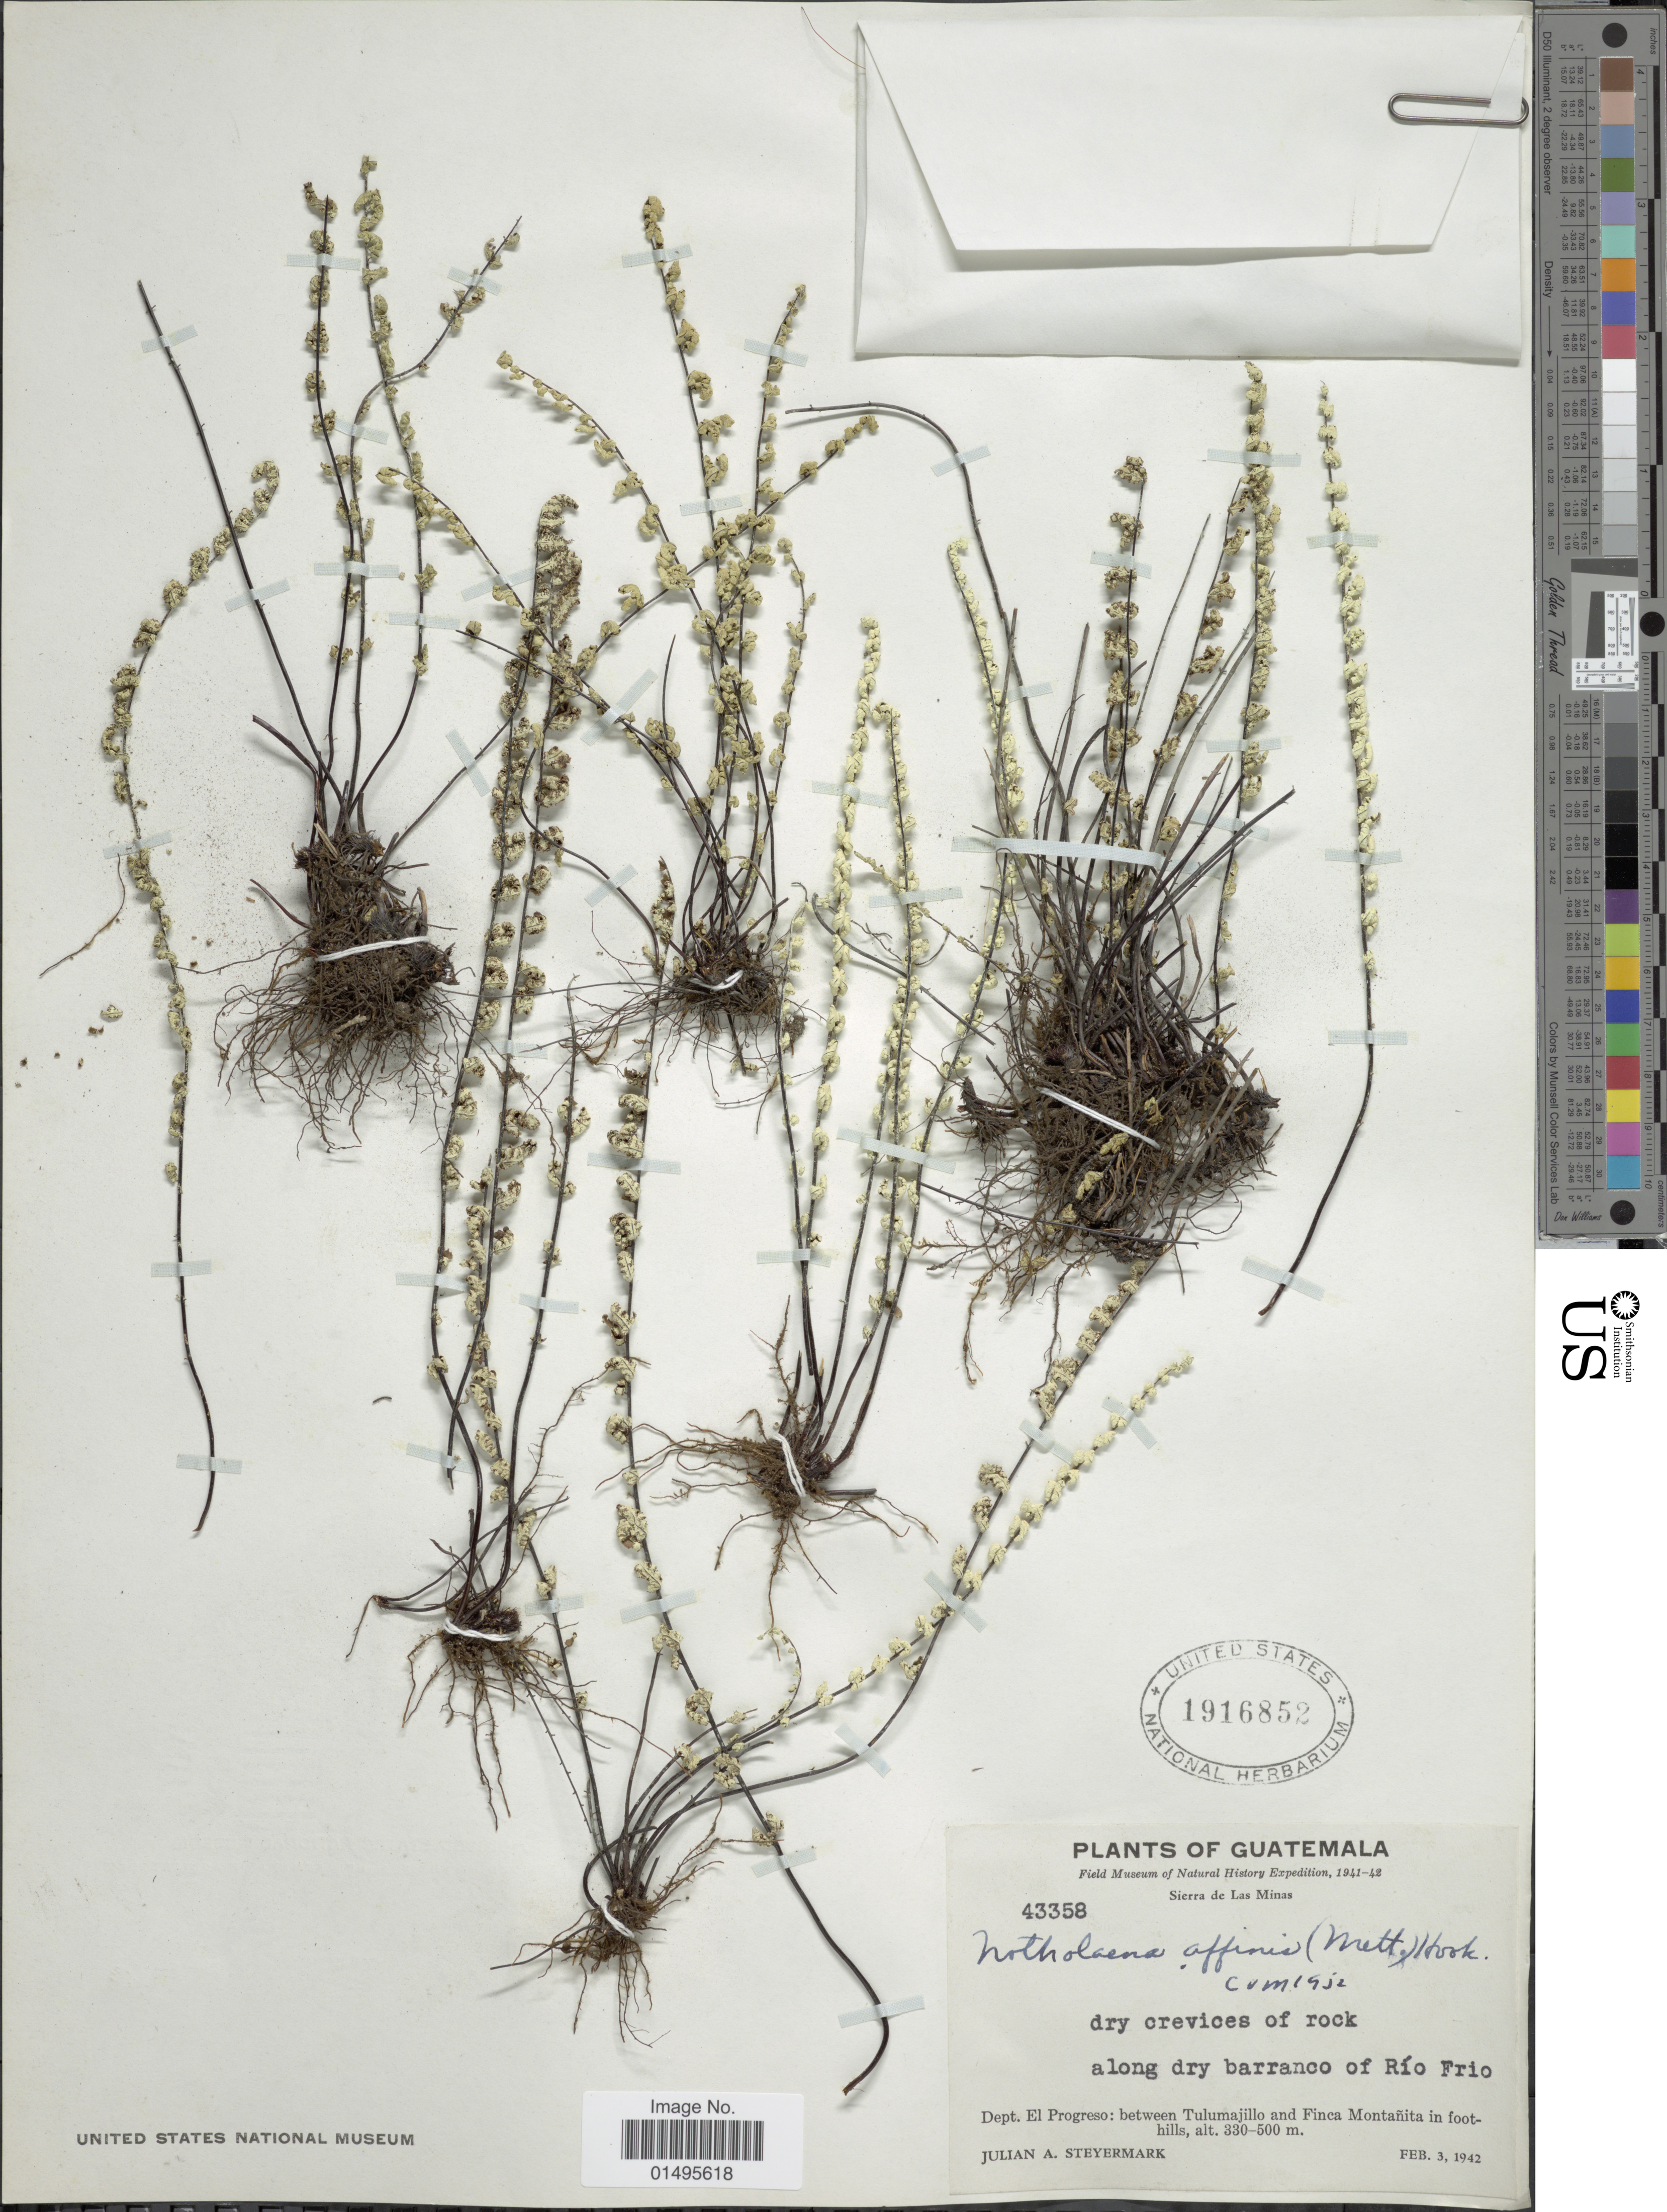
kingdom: Plantae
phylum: Tracheophyta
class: Polypodiopsida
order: Polypodiales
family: Pteridaceae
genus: Notholaena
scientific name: Notholaena affinis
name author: (Ekman) T. Moore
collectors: J. Steyermark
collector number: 43358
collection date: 1942-02-03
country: Guatemala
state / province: El Progreso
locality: Sierra de Las Minas, dry crevices of rock, along dry barranco of Rio Frio, between Tulumajillo and finca Montanita in foothills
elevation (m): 330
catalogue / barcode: US 1916852